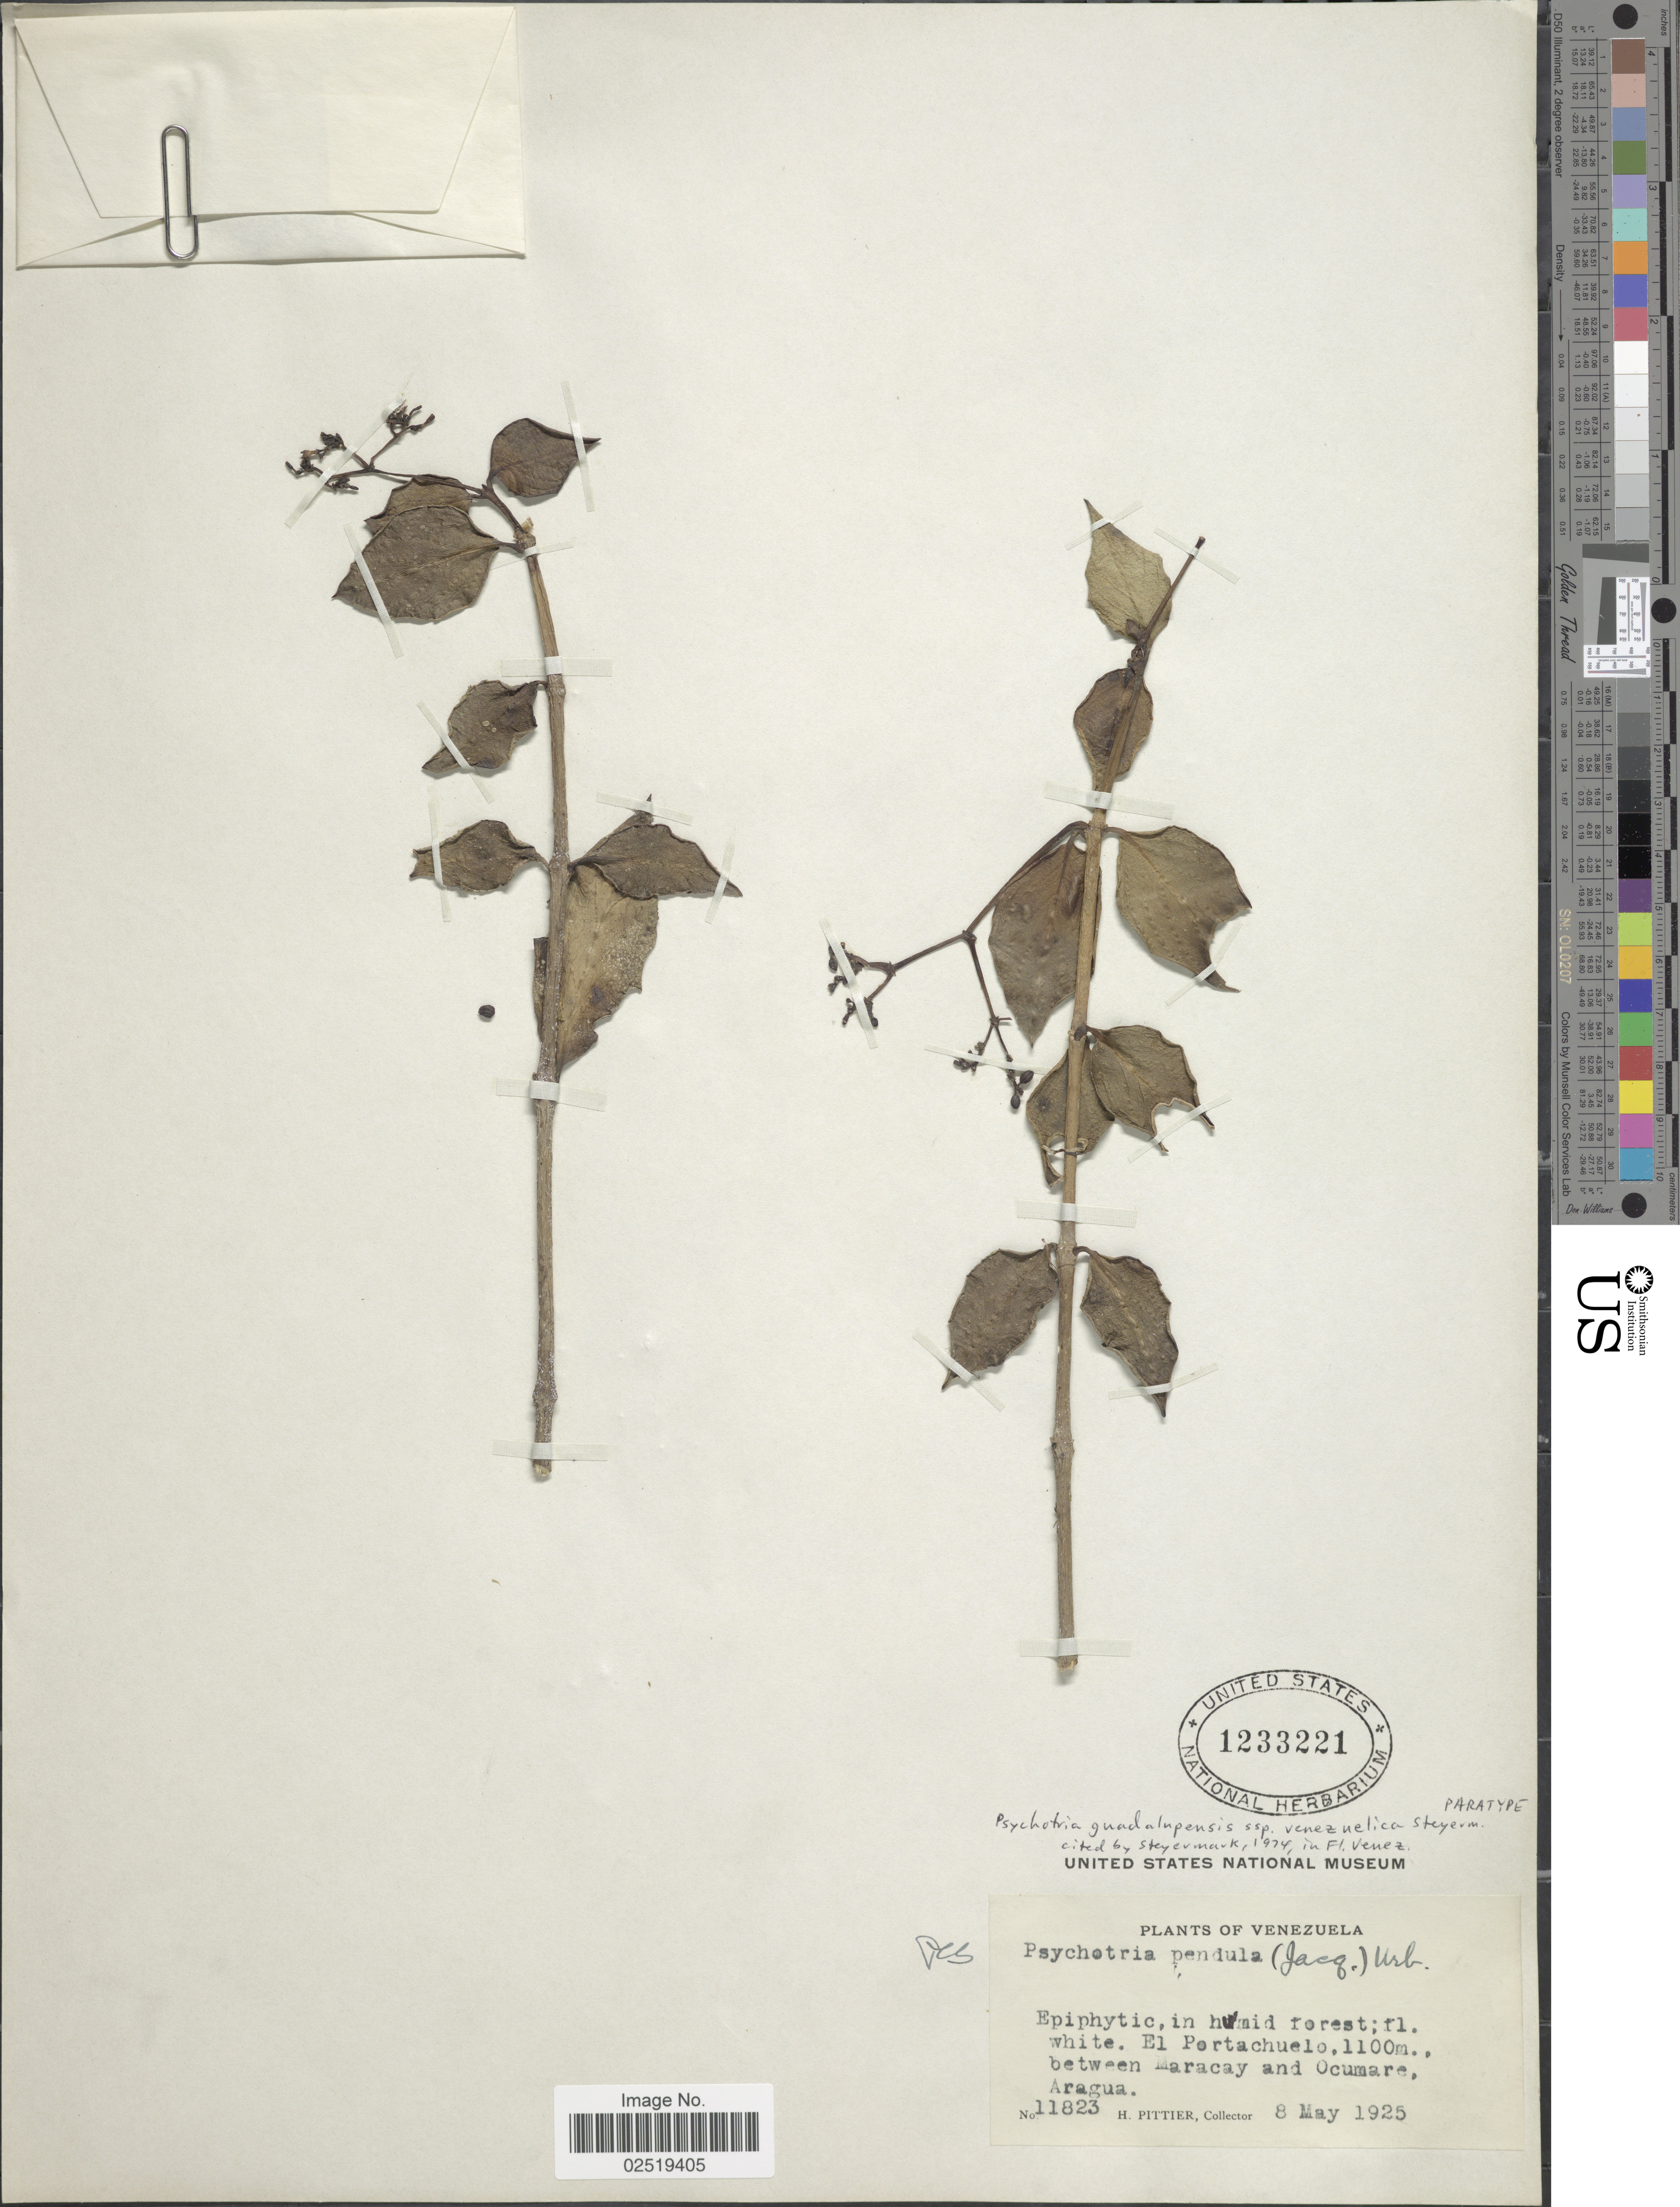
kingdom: Plantae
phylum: Tracheophyta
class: Magnoliopsida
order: Gentianales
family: Rubiaceae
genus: Psychotria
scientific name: Psychotria guadalupensis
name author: (DC.) R.A. Howard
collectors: H. F. Pittier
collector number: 11823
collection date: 1925-05-08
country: Venezuela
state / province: Aragua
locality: El Portachuelo, between Maracay and Ocumare.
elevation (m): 1100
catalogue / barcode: US 1233221